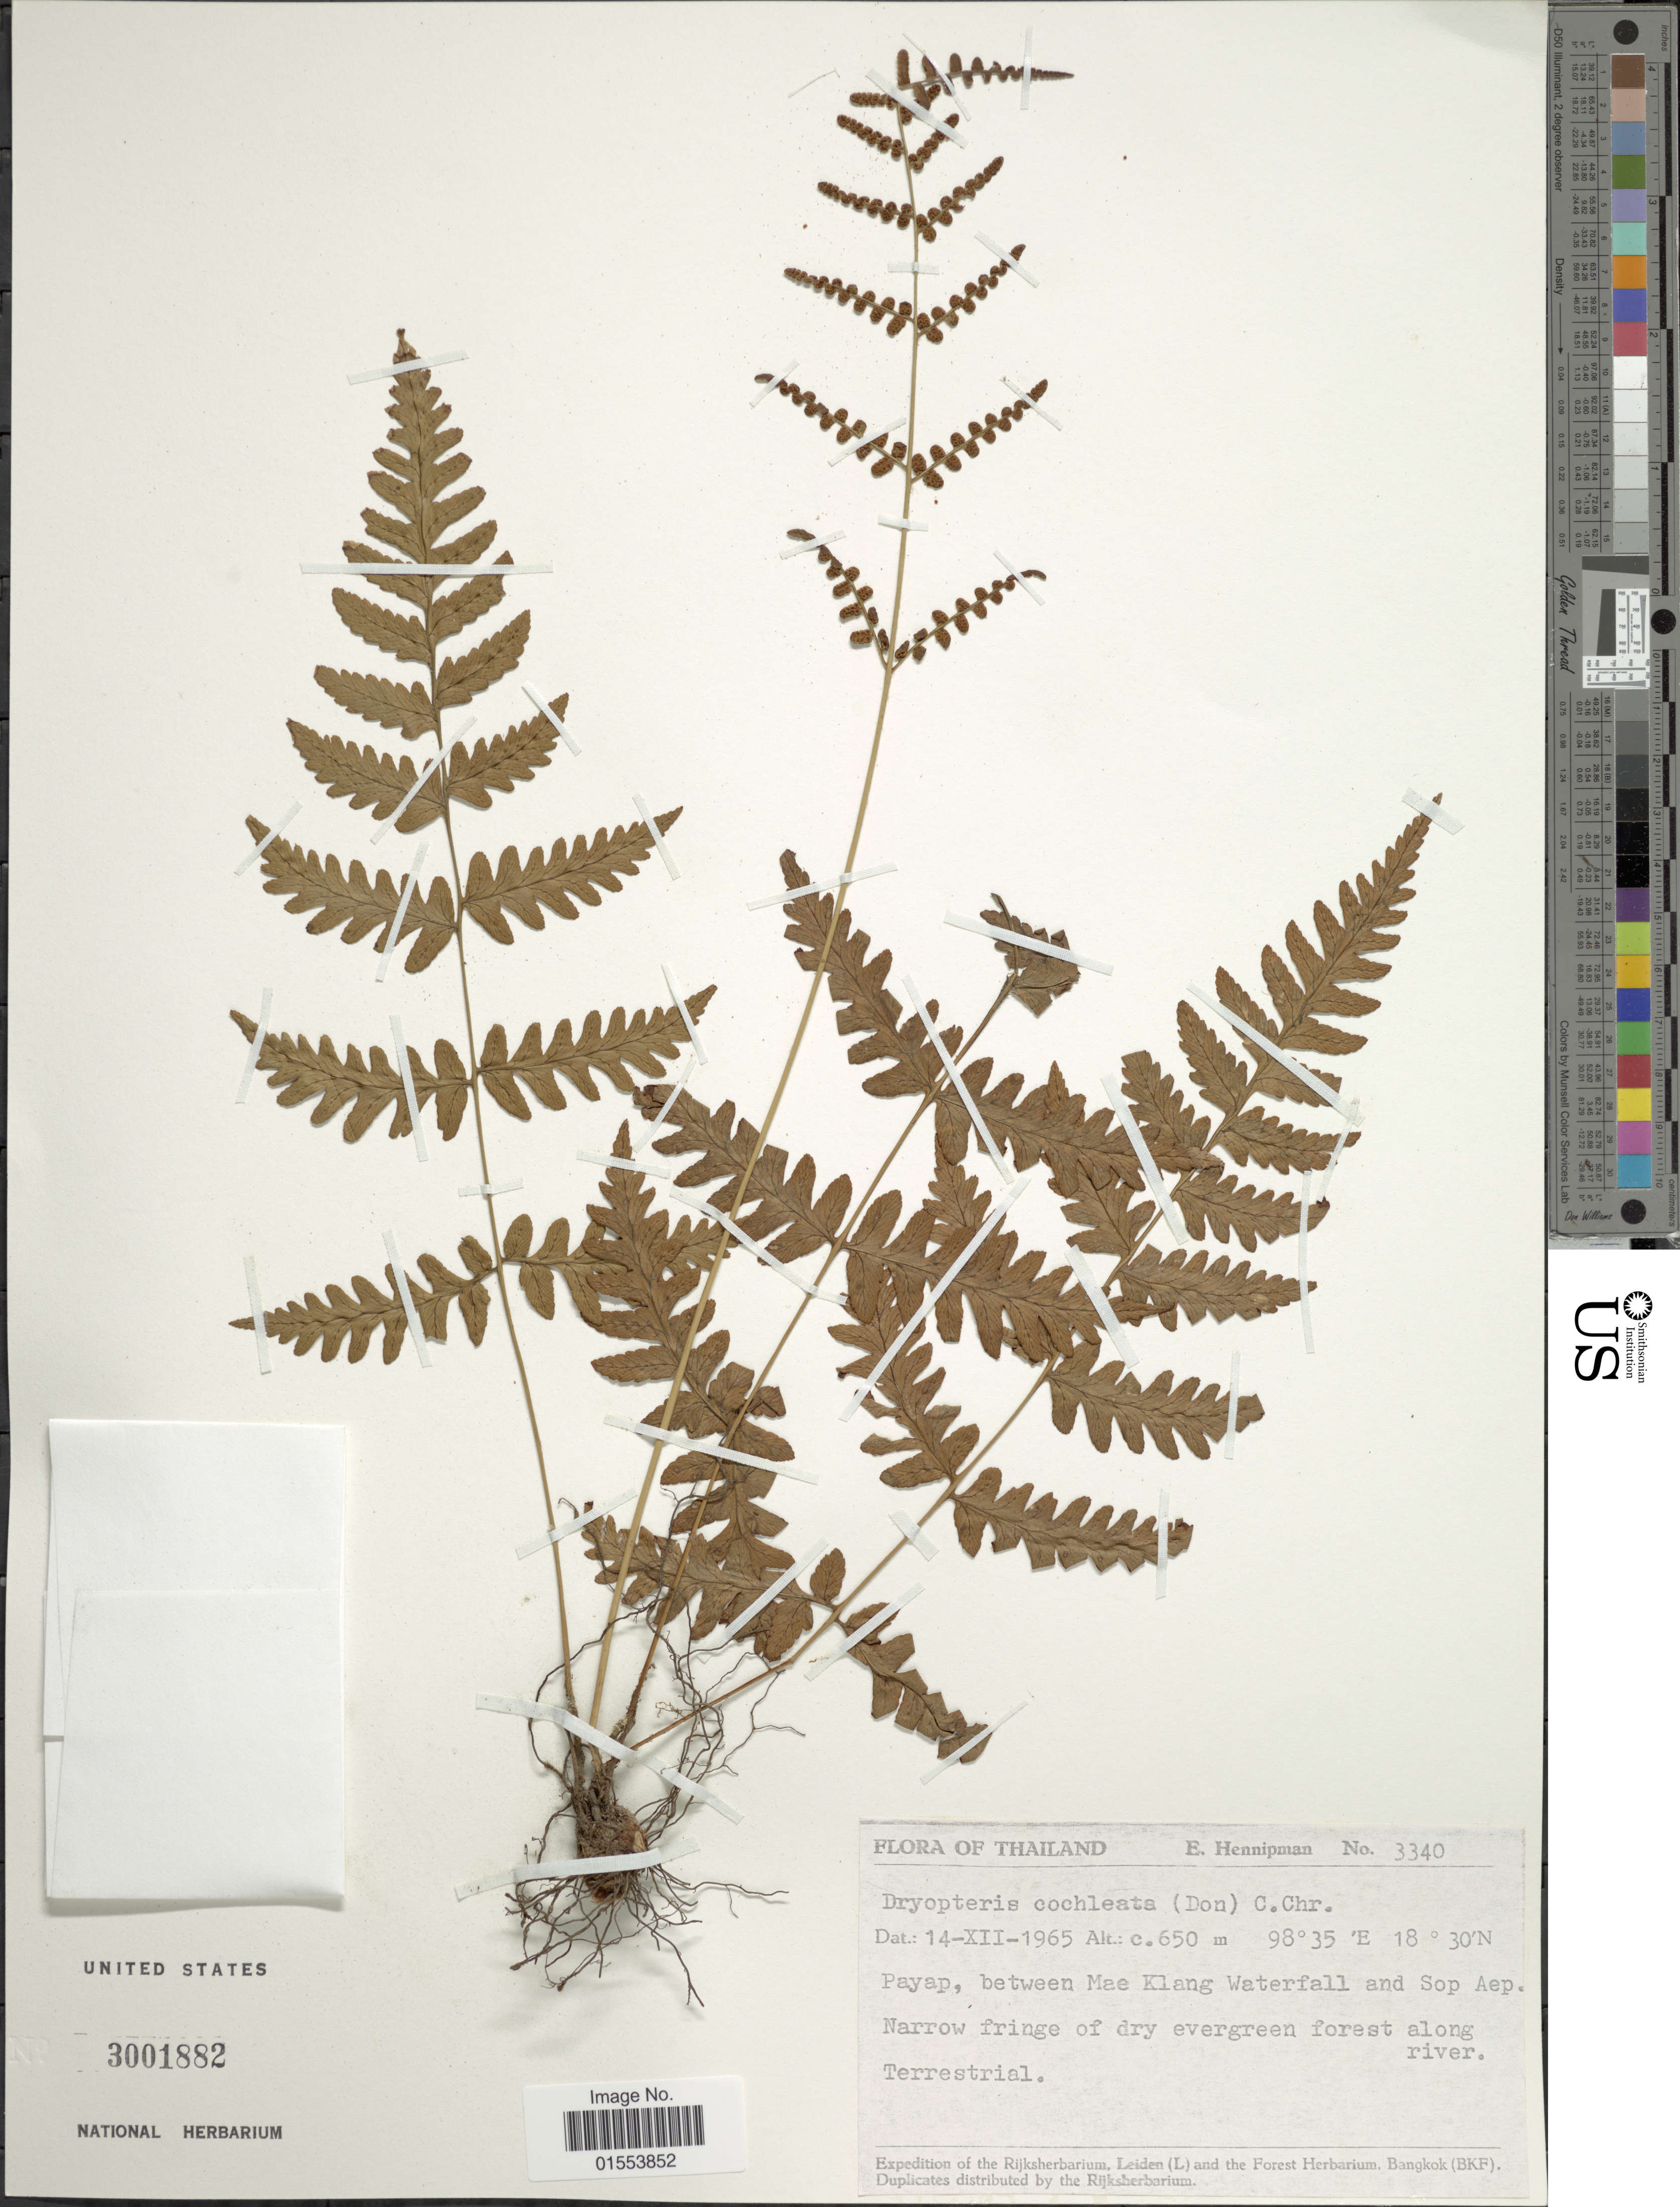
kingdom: Plantae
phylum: Tracheophyta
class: Polypodiopsida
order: Polypodiales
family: Dryopteridaceae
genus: Dryopteris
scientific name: Dryopteris cochleata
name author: (D. Don) C. Chr.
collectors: E. Hennipman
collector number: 3340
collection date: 1965-12-14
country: Thailand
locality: Thailand. Payap, between Mae Klang Waterfall and Sop Aep. Narrow fringer of dry evergreen forest along river.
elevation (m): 650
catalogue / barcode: US 3001882